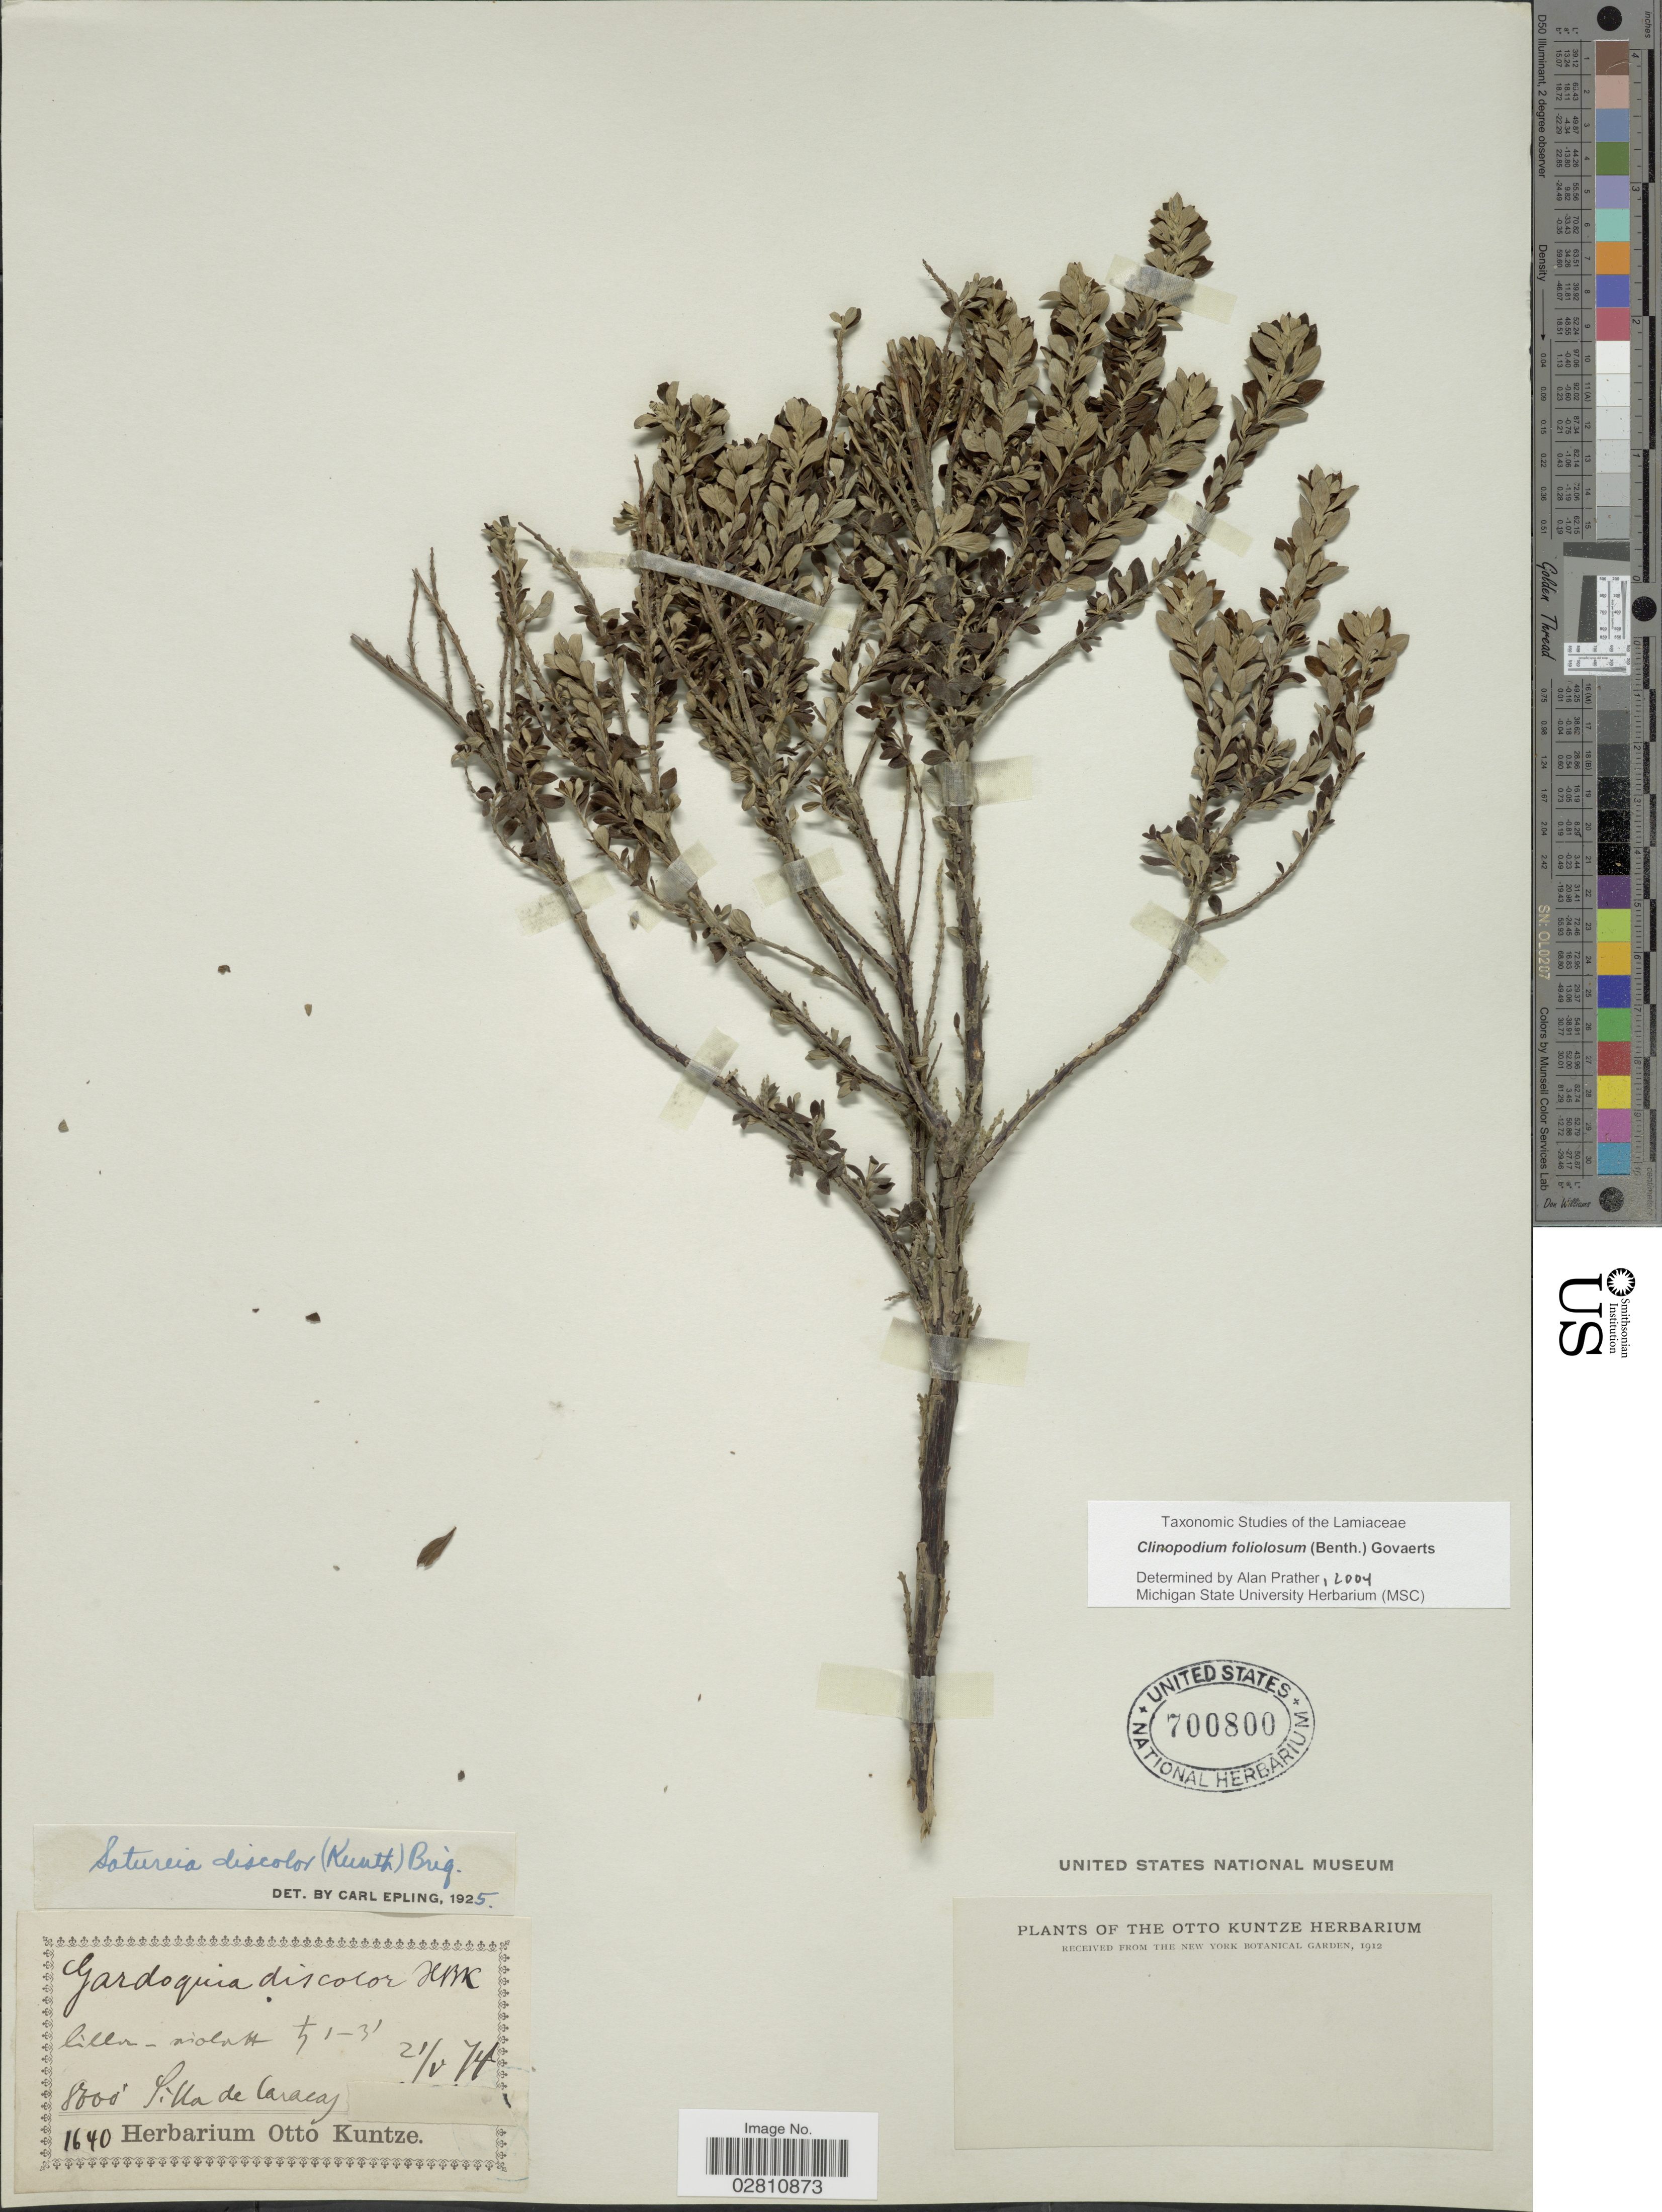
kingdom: Plantae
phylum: Tracheophyta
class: Magnoliopsida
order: Lamiales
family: Lamiaceae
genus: Clinopodium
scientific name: Clinopodium foliolosum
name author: (Benth.) Govaerts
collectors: ex herb. Otto Kuntze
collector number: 1640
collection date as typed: Transcribed d/m/y: 21/5/74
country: Venezuela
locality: Silla de Caracas.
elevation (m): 2438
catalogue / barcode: US 700800